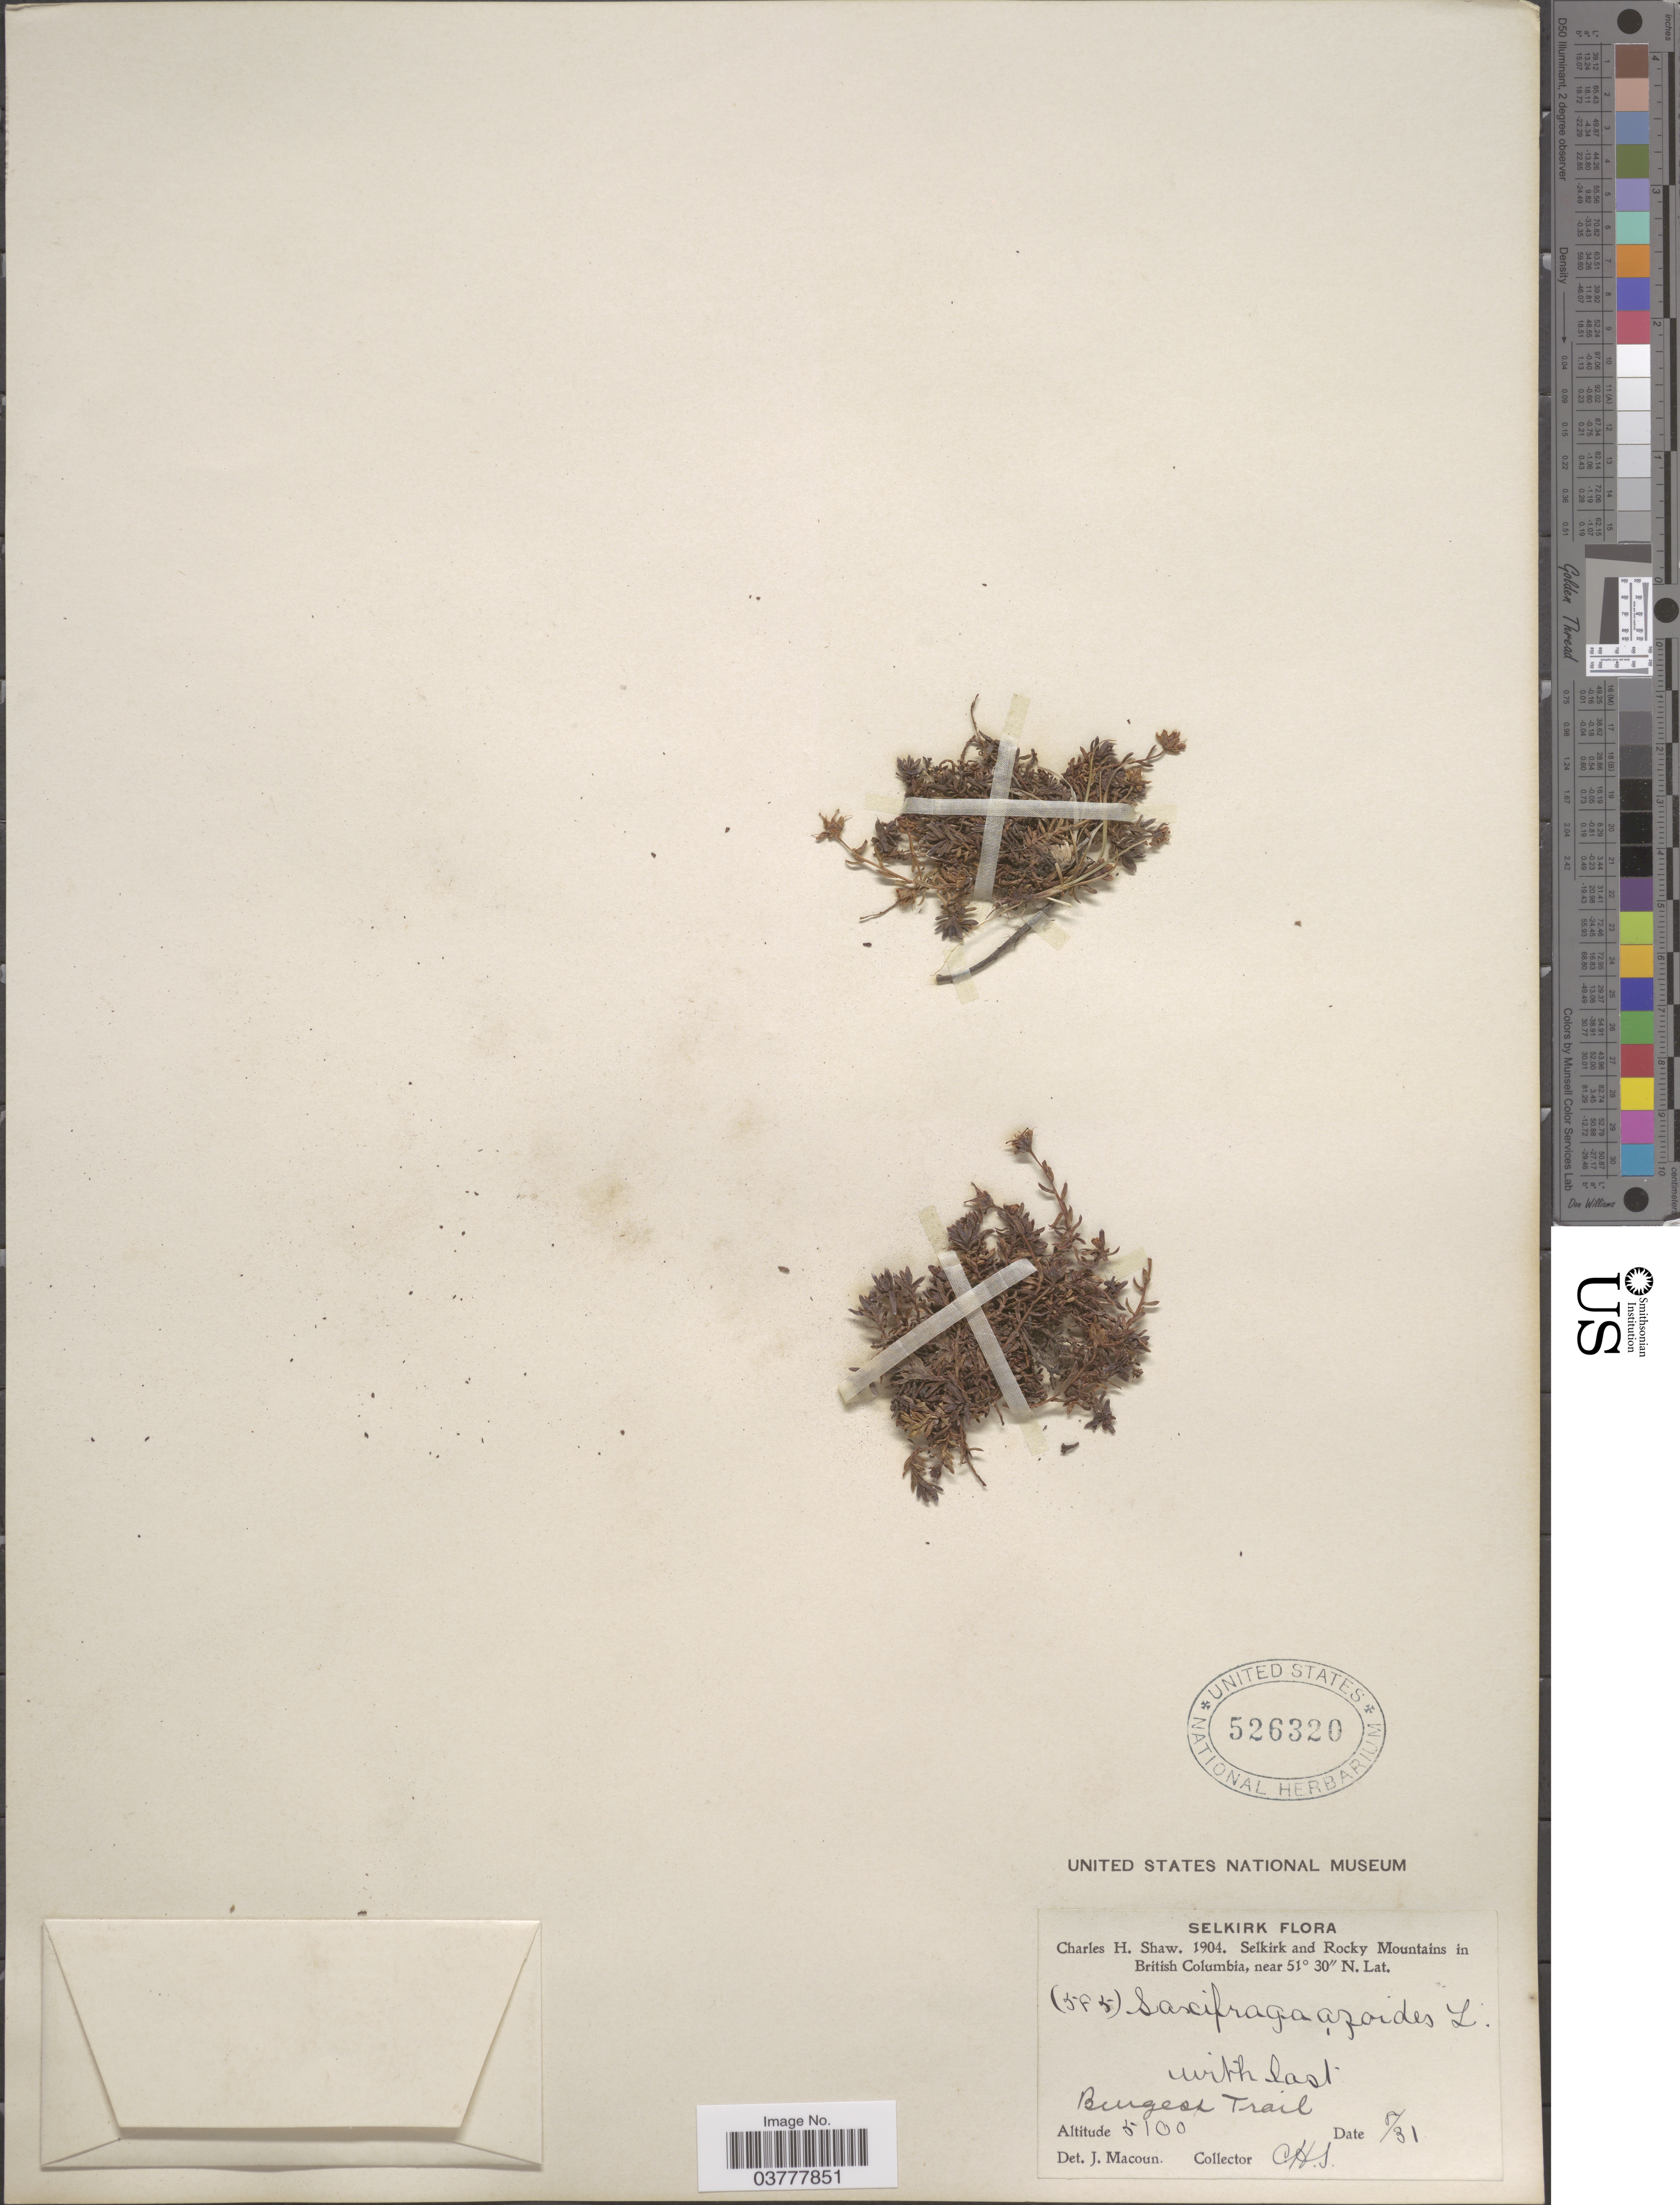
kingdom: Plantae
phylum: Tracheophyta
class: Magnoliopsida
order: Saxifragales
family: Saxifragaceae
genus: Saxifraga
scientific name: Saxifraga aizoides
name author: L.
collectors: C. H. Shaw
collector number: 585*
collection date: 1904-08-31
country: Canada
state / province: British Columbia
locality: Selkirk. Selkirk and Rocky Mountains. Burgess Trail.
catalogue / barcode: US 526320